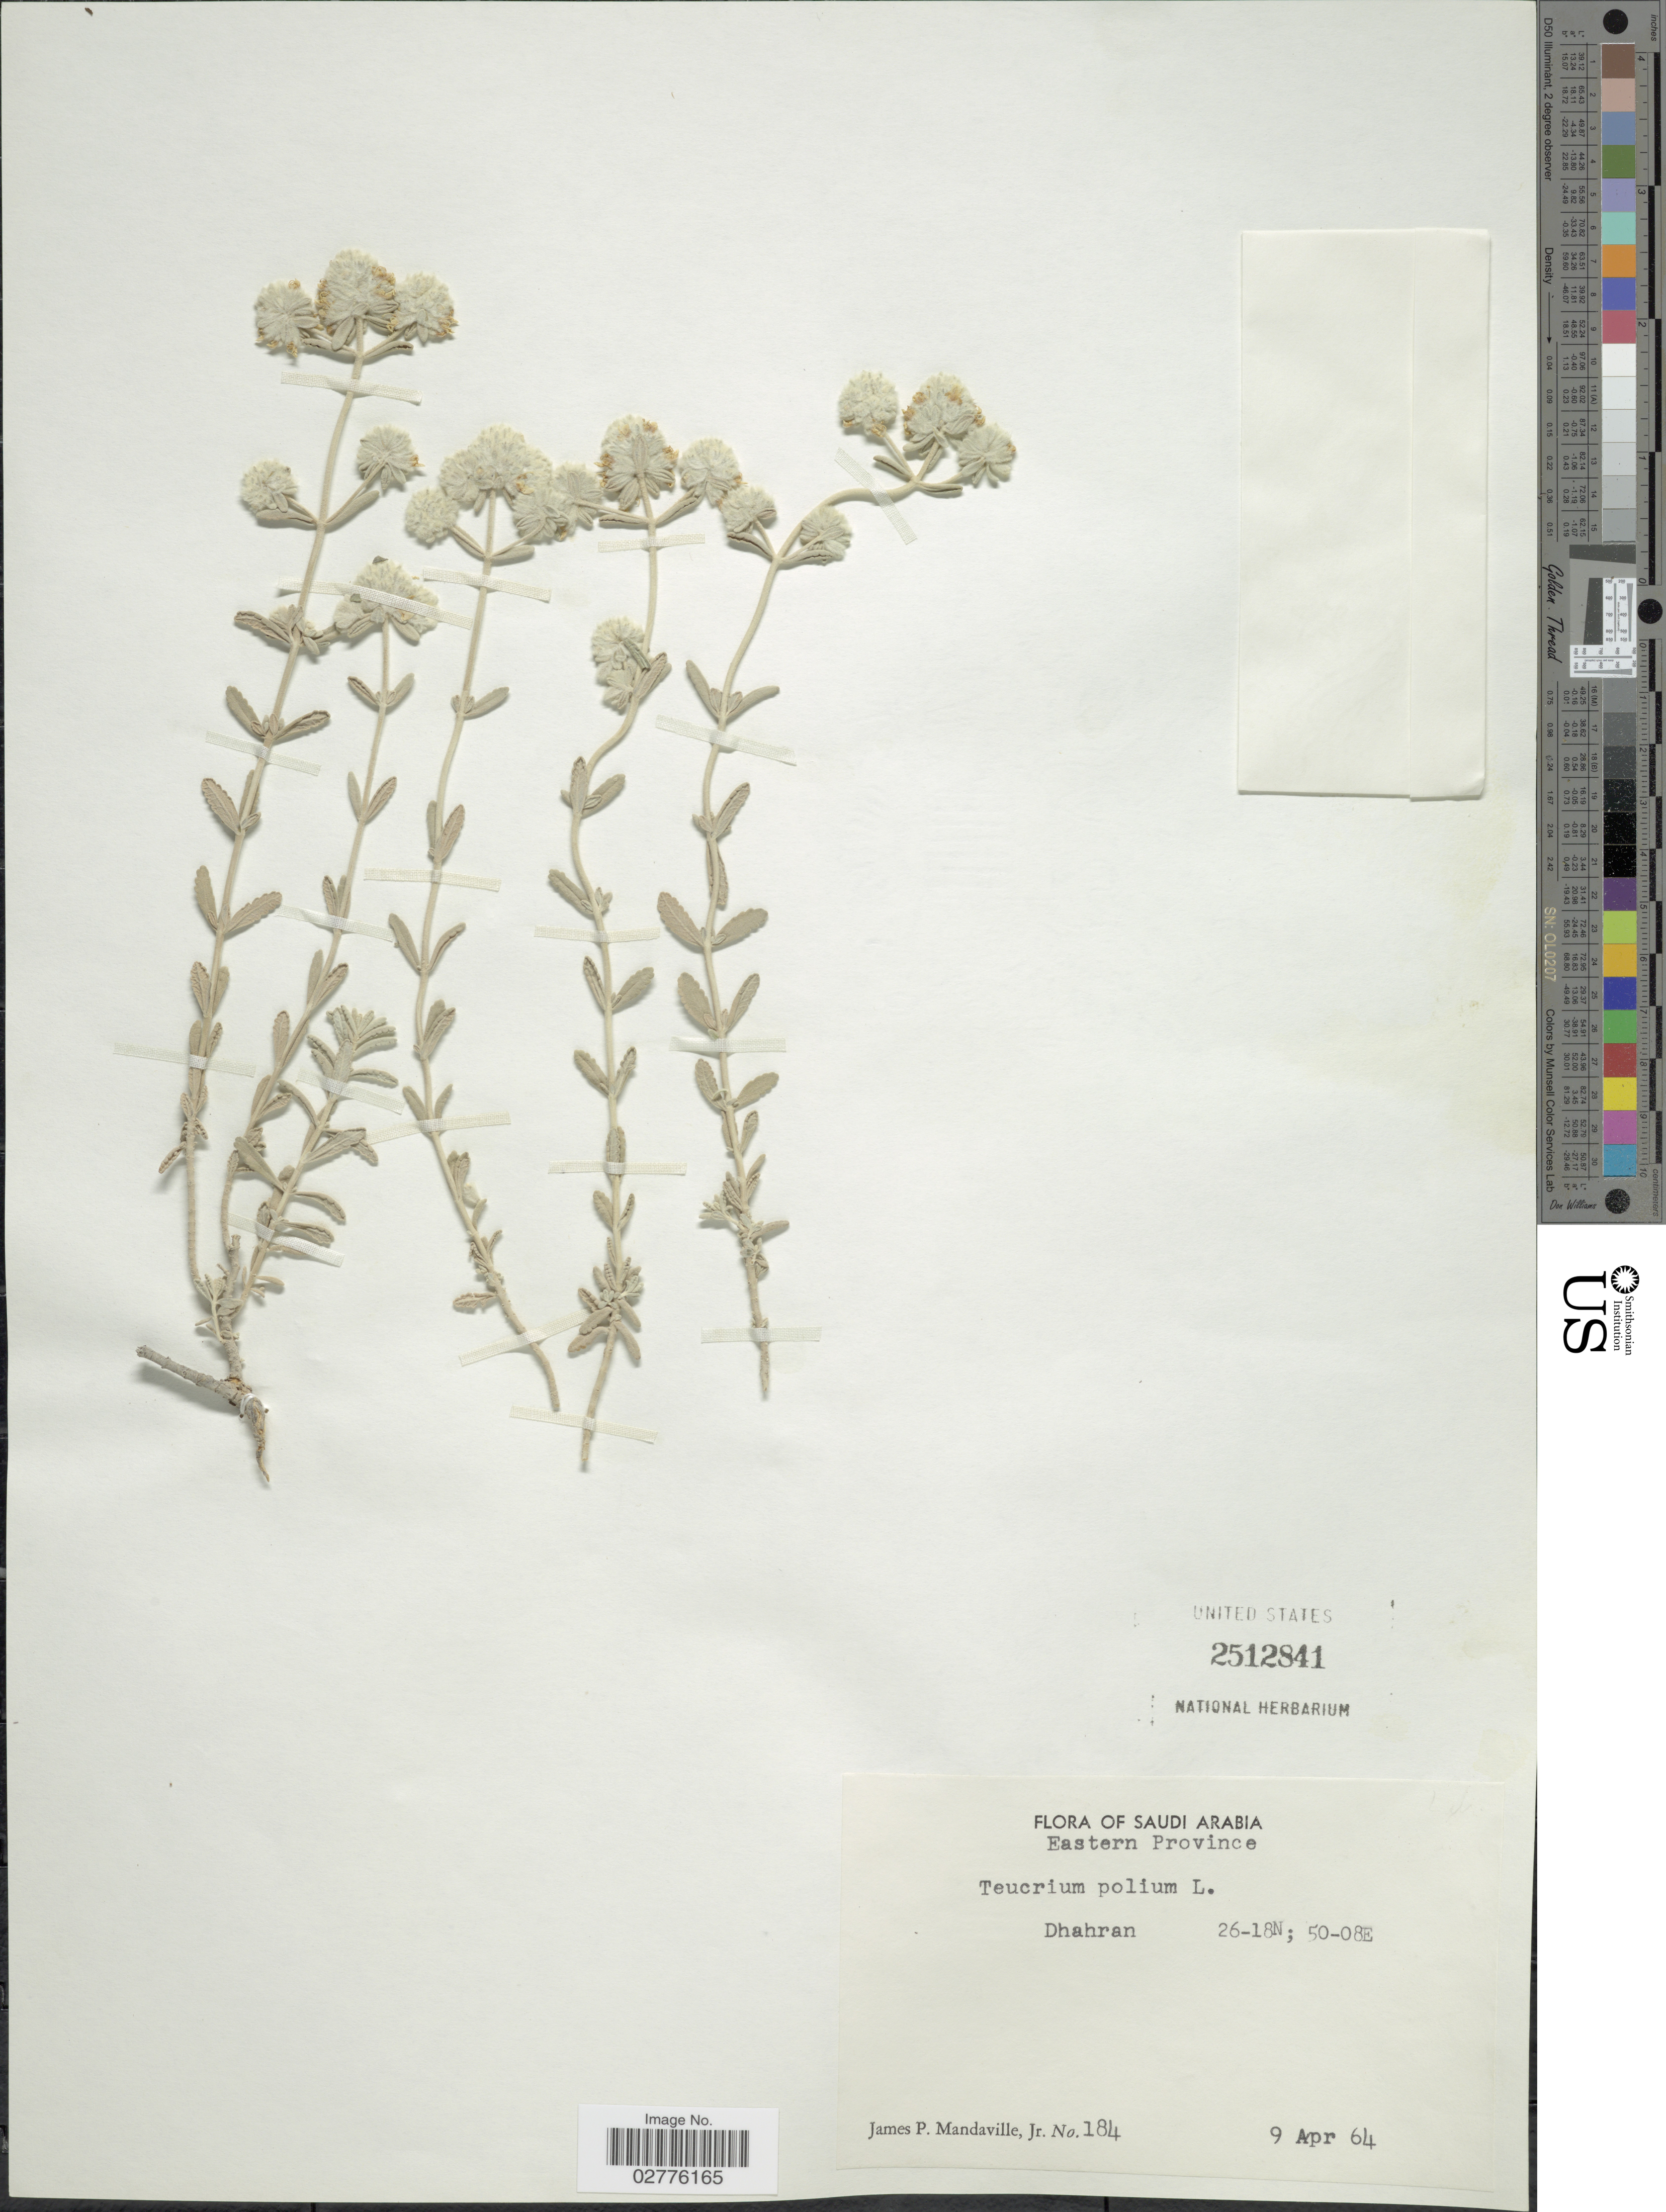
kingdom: Plantae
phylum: Tracheophyta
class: Magnoliopsida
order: Lamiales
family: Lamiaceae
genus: Teucrium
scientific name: Teucrium polium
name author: L.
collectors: J. Mandaville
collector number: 184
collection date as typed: Transcribed d/m/y: 9/4/64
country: Saudi Arabia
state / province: Ash Sharqiyah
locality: Eastern Province, Dhahran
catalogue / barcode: US 2512841